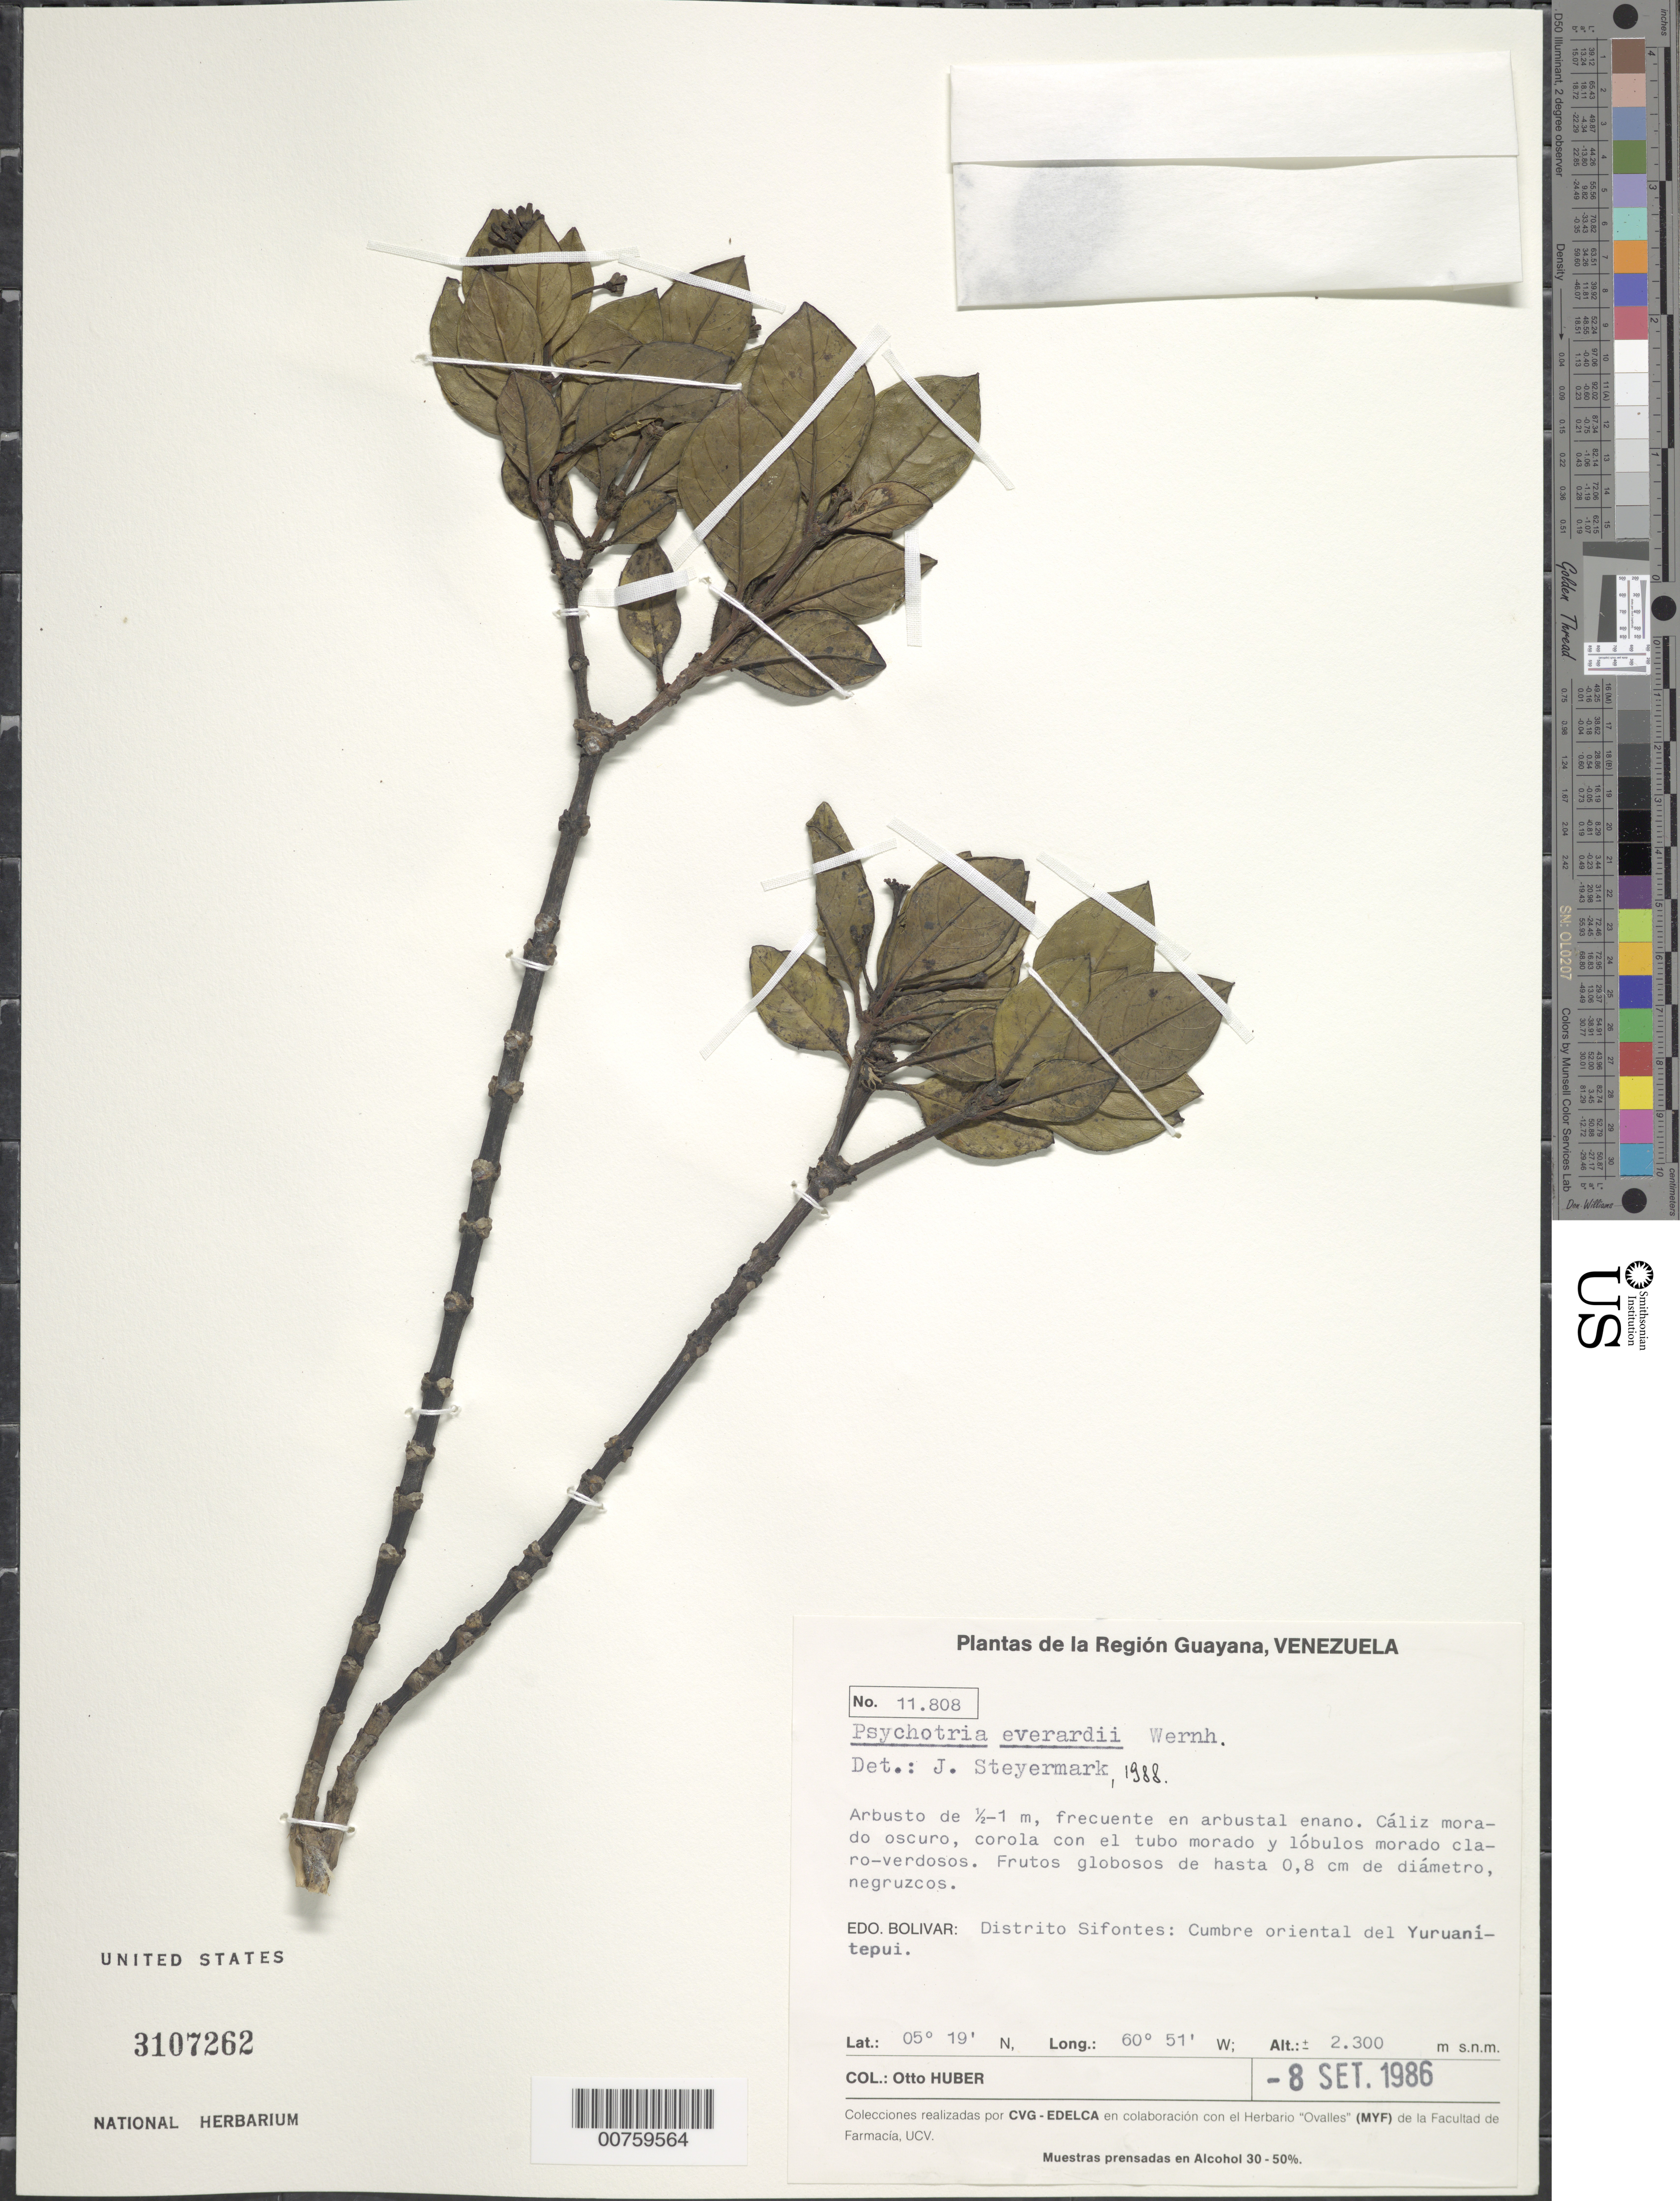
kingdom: Plantae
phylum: Tracheophyta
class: Magnoliopsida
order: Gentianales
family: Rubiaceae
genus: Psychotria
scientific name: Psychotria everardii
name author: Wernham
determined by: Steyermark, Julian A., (VEN)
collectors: O. Huber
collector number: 11808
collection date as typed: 8-Sep-86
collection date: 1986-09-08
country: Venezuela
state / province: Bolívar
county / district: Sifontes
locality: Yuruani-tepuí, eastern summit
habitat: Arbustal enano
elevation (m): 2300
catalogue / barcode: US 3107262